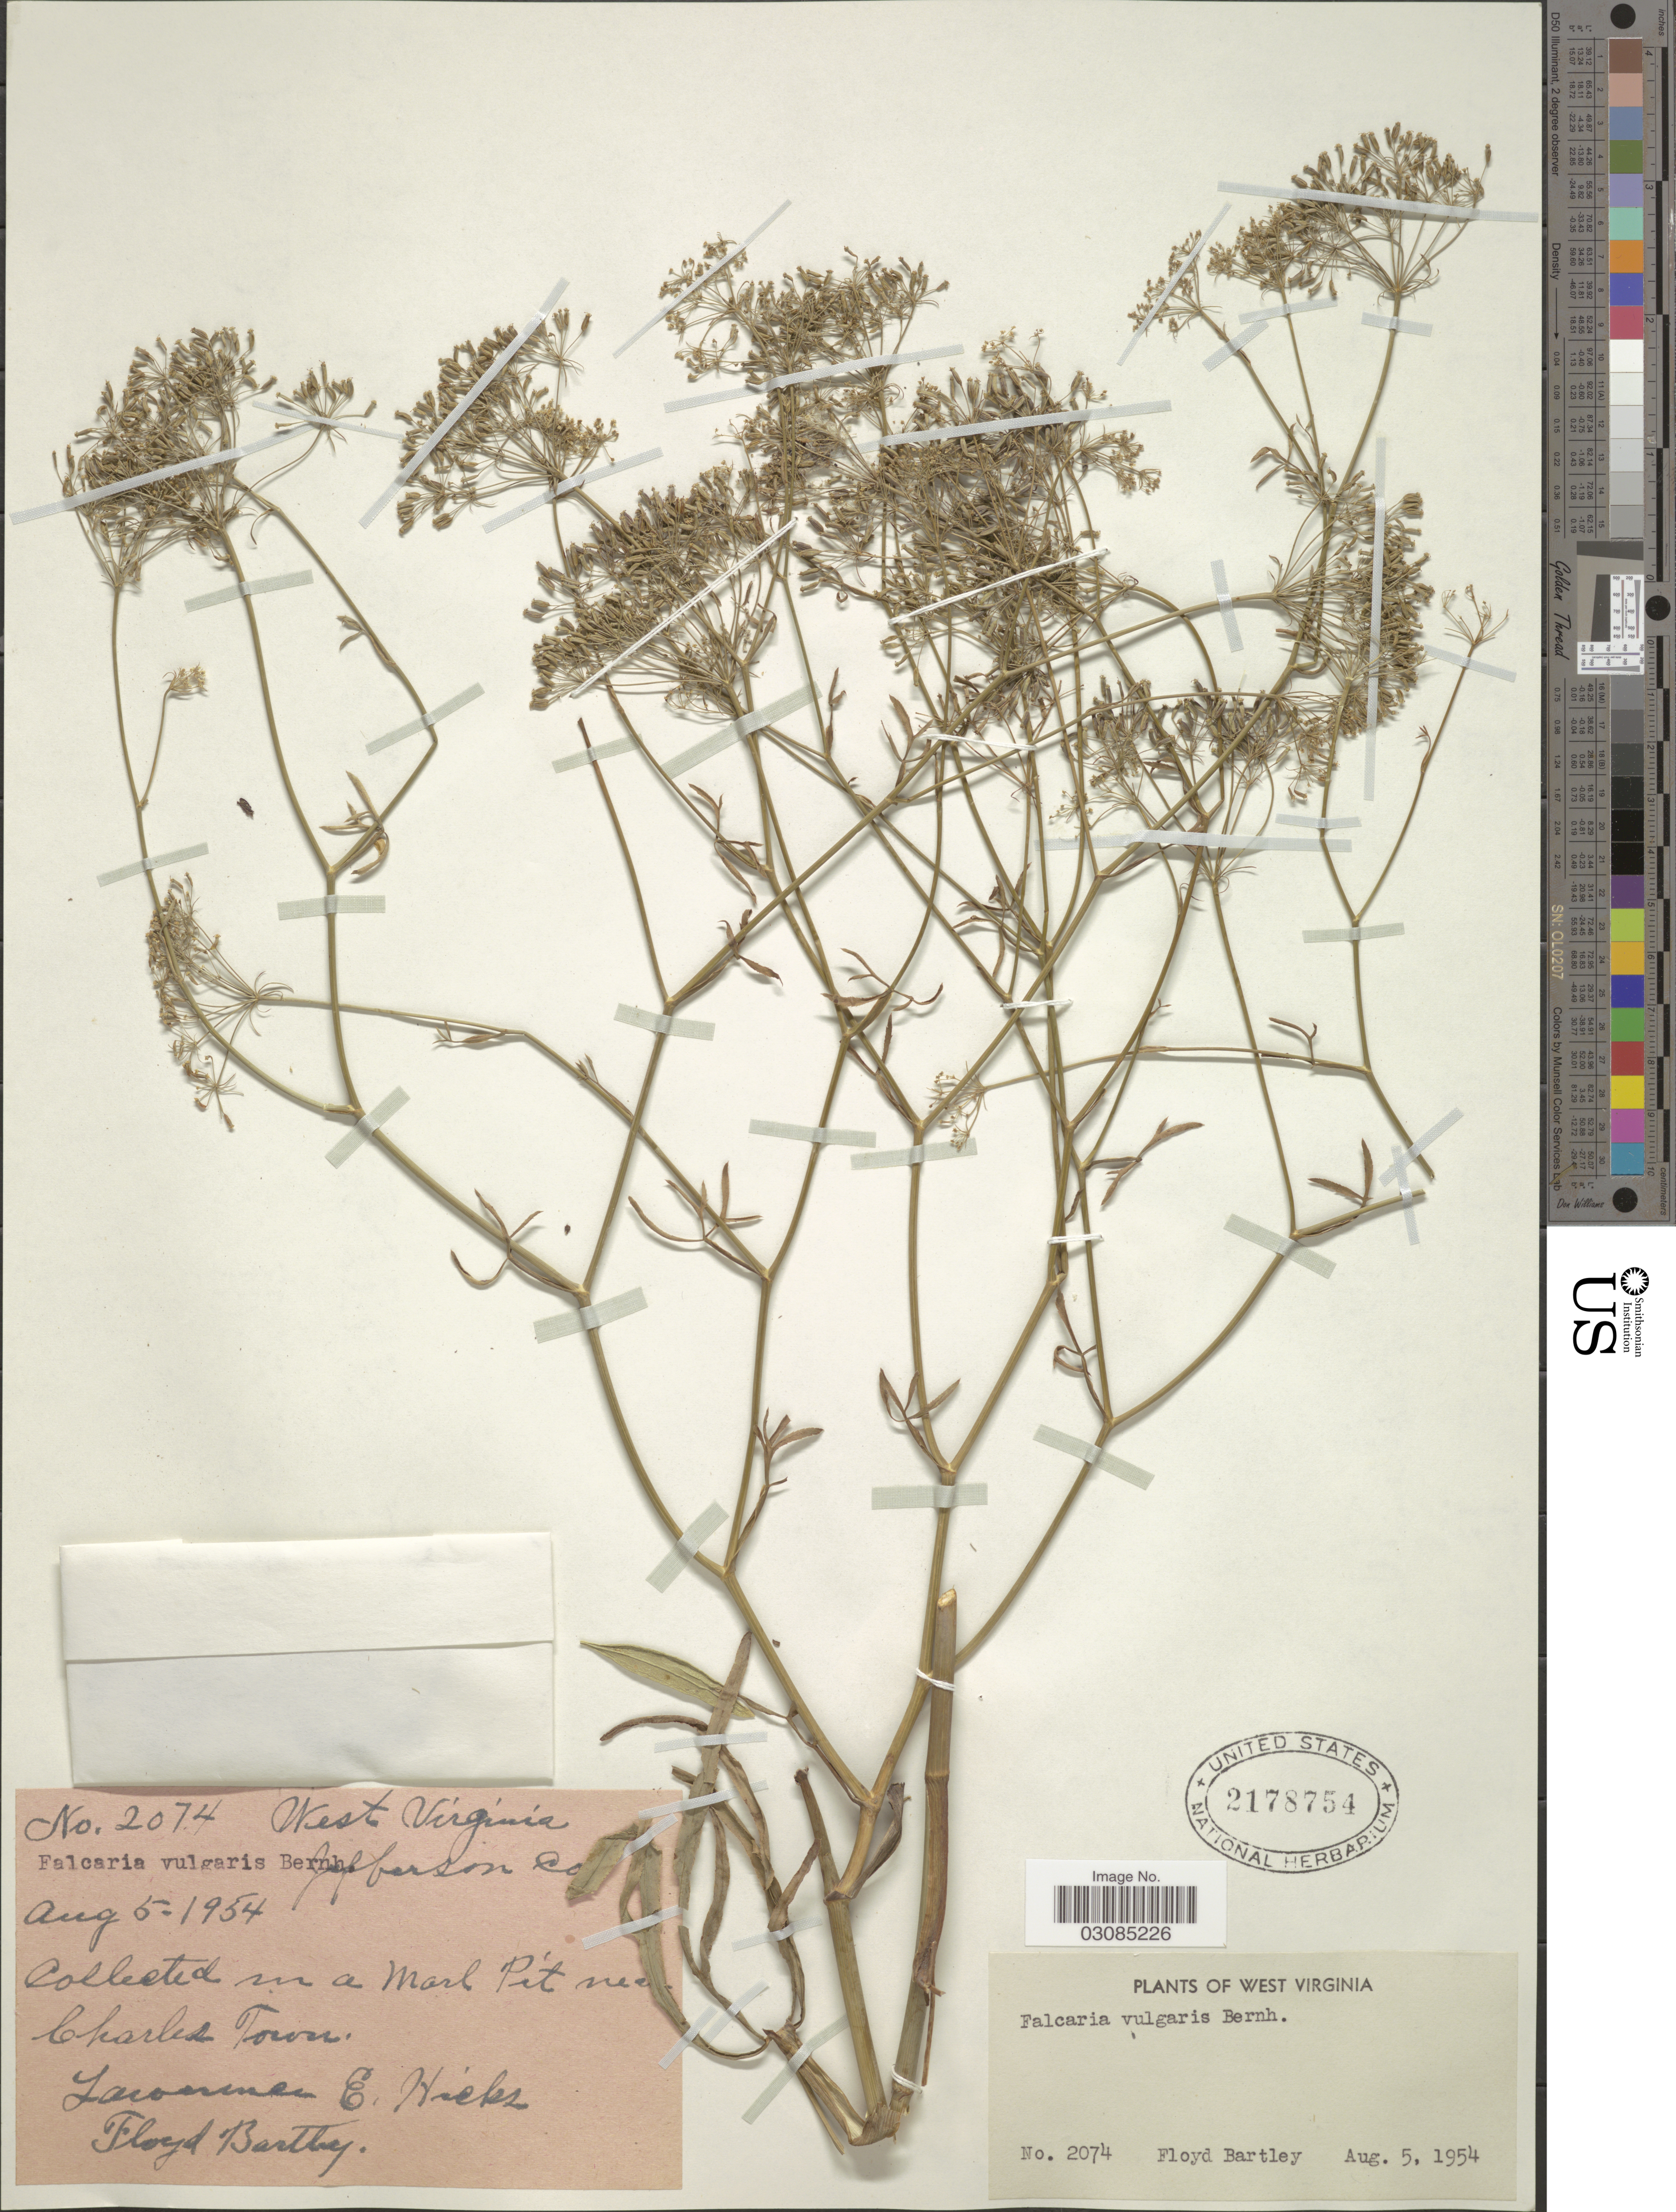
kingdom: Plantae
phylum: Tracheophyta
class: Magnoliopsida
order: Apiales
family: Apiaceae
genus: Falcaria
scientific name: Falcaria vulgaris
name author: Bernh.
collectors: L. E. Hicks & F. Bartley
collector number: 2074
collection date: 1954-08-05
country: United States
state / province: West Virginia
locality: In a Marl Pit near Charles Town.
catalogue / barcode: US 2178754